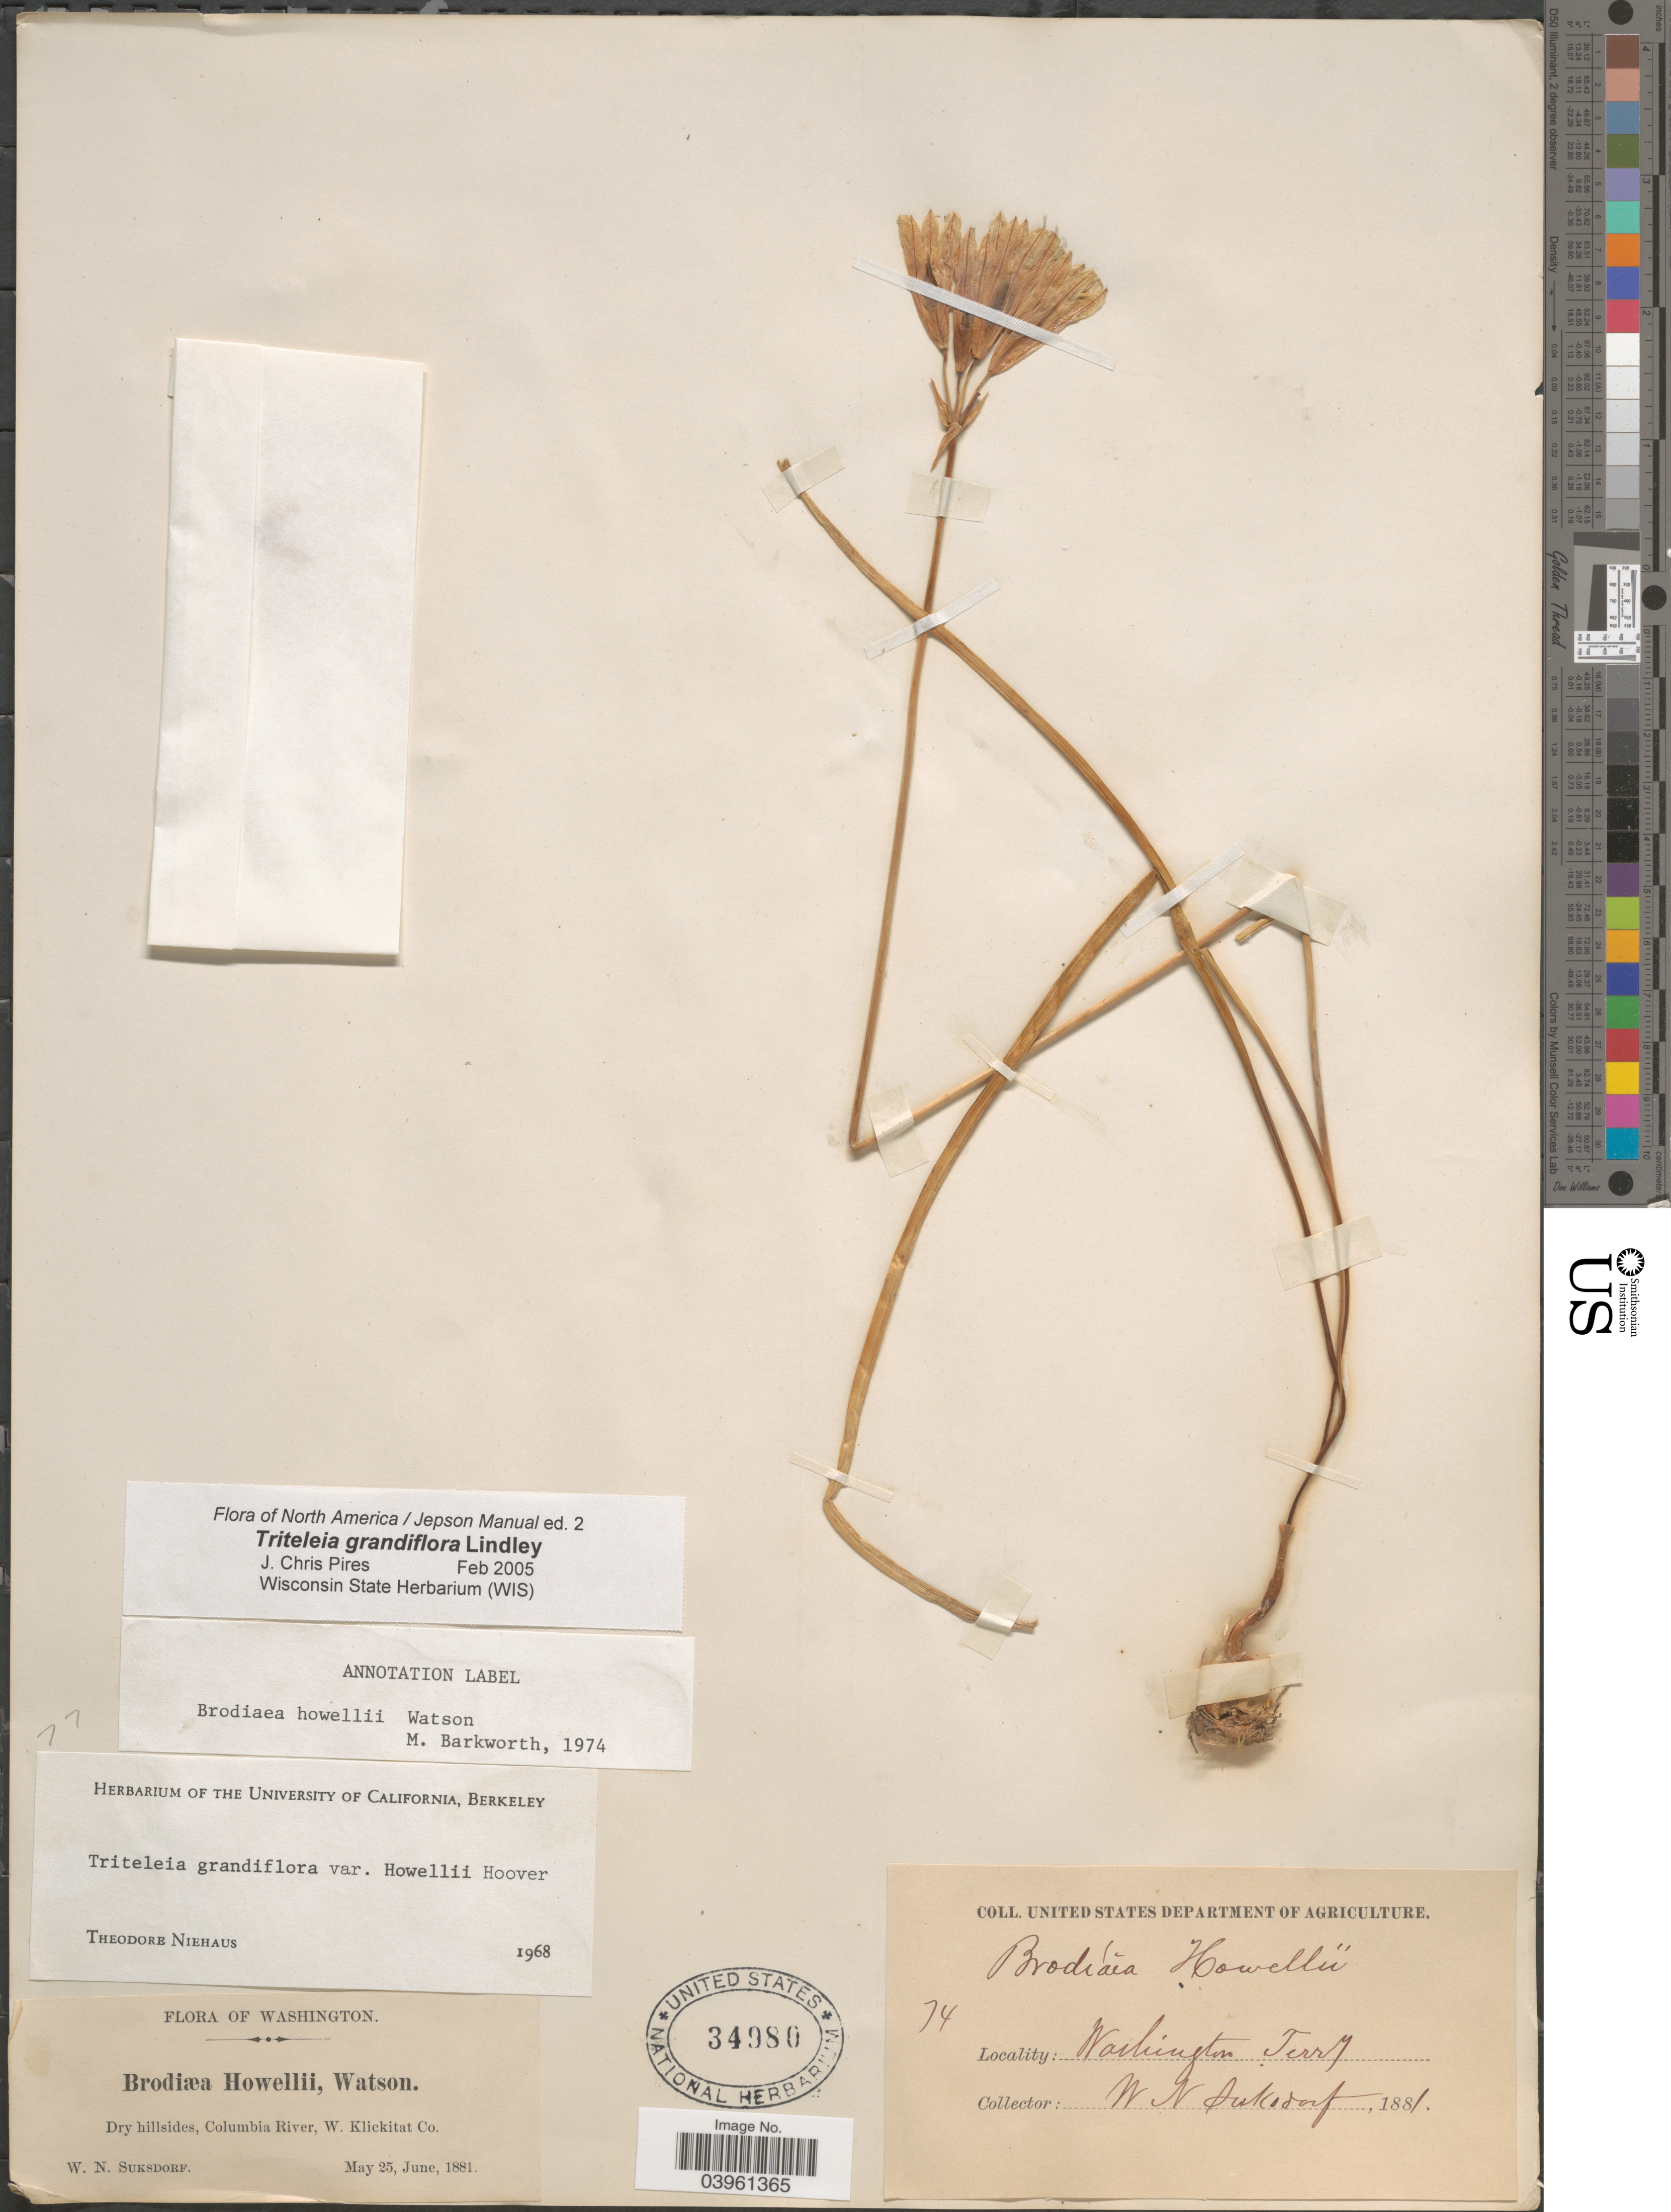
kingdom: Plantae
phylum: Tracheophyta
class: Liliopsida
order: Asparagales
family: Asparagaceae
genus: Triteleia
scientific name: Triteleia grandiflora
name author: Lindl.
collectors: W. N. Suksdorf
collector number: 74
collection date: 1881-05-25/1881-06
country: United States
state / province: Washington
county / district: Klickitat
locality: Columbia River, W. Klickitat Co.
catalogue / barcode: US 34980